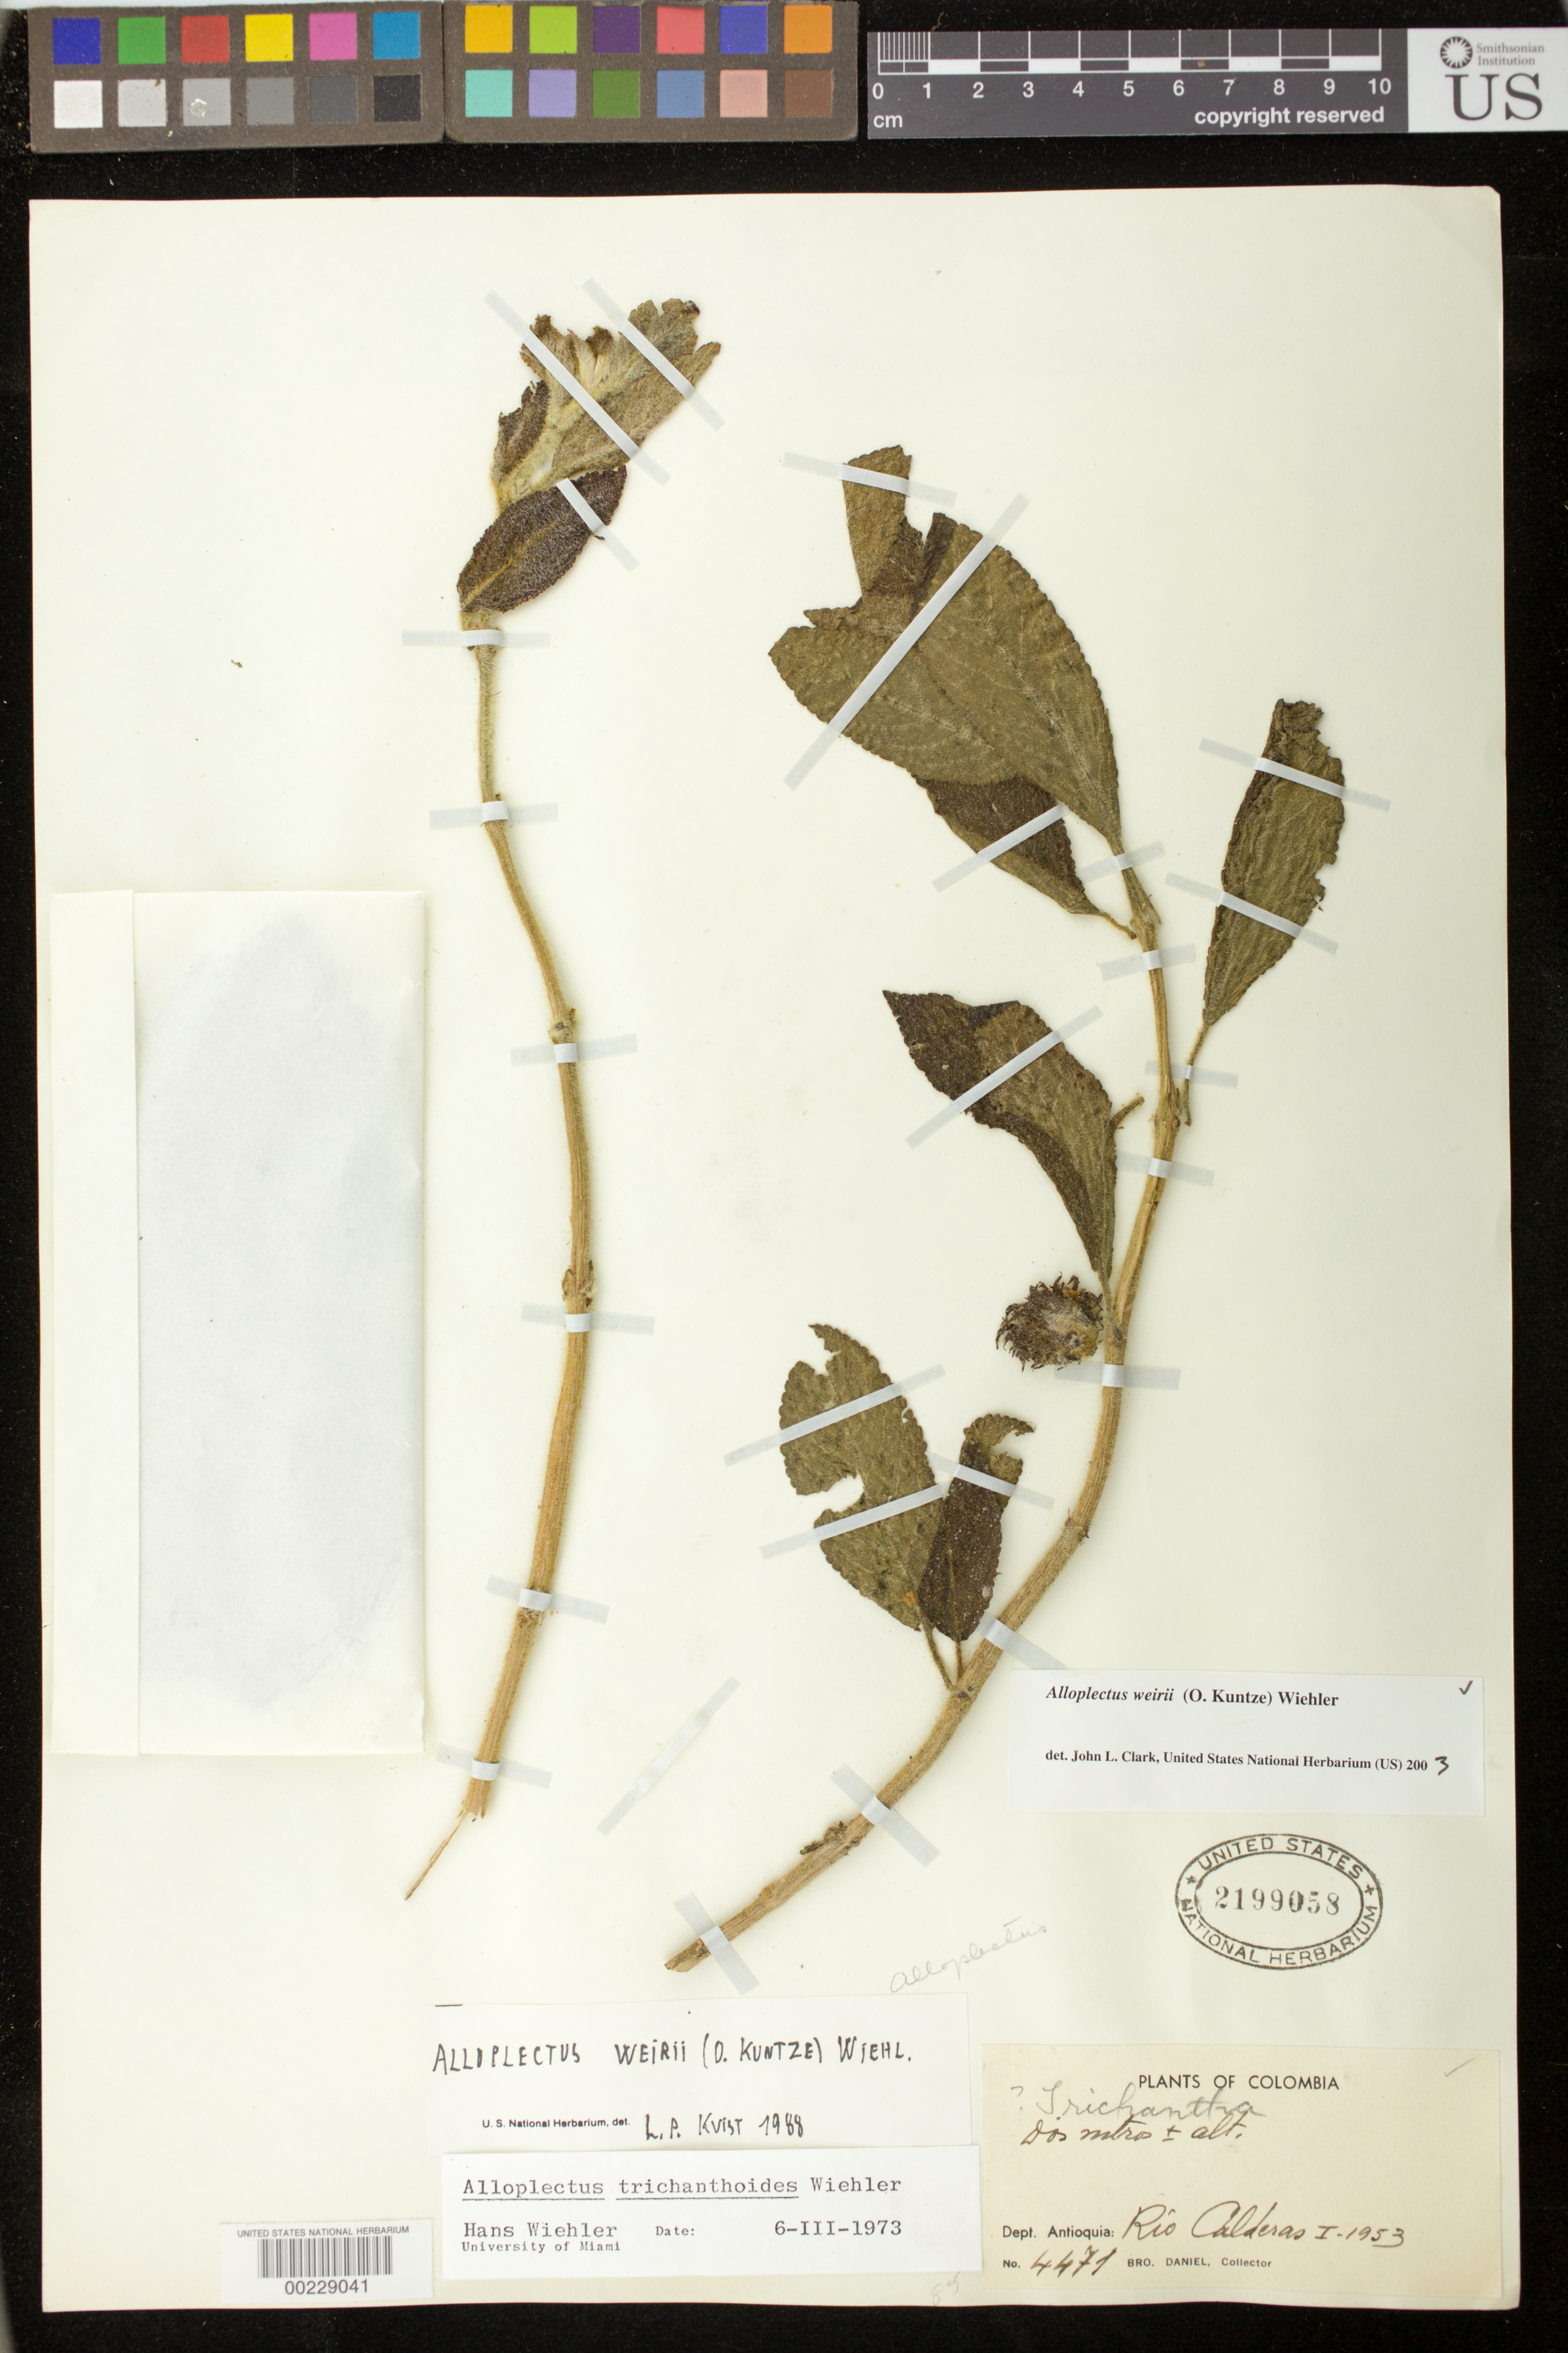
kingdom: Plantae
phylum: Tracheophyta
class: Magnoliopsida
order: Lamiales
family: Gesneriaceae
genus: Alloplectus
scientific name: Alloplectus weirii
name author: (Kuntze) Wiehler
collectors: Bro. Daniel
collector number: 4471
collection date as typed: Jan 1953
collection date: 1953-01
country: Colombia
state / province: Antioquia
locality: Rio Calderas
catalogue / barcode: US 2199058